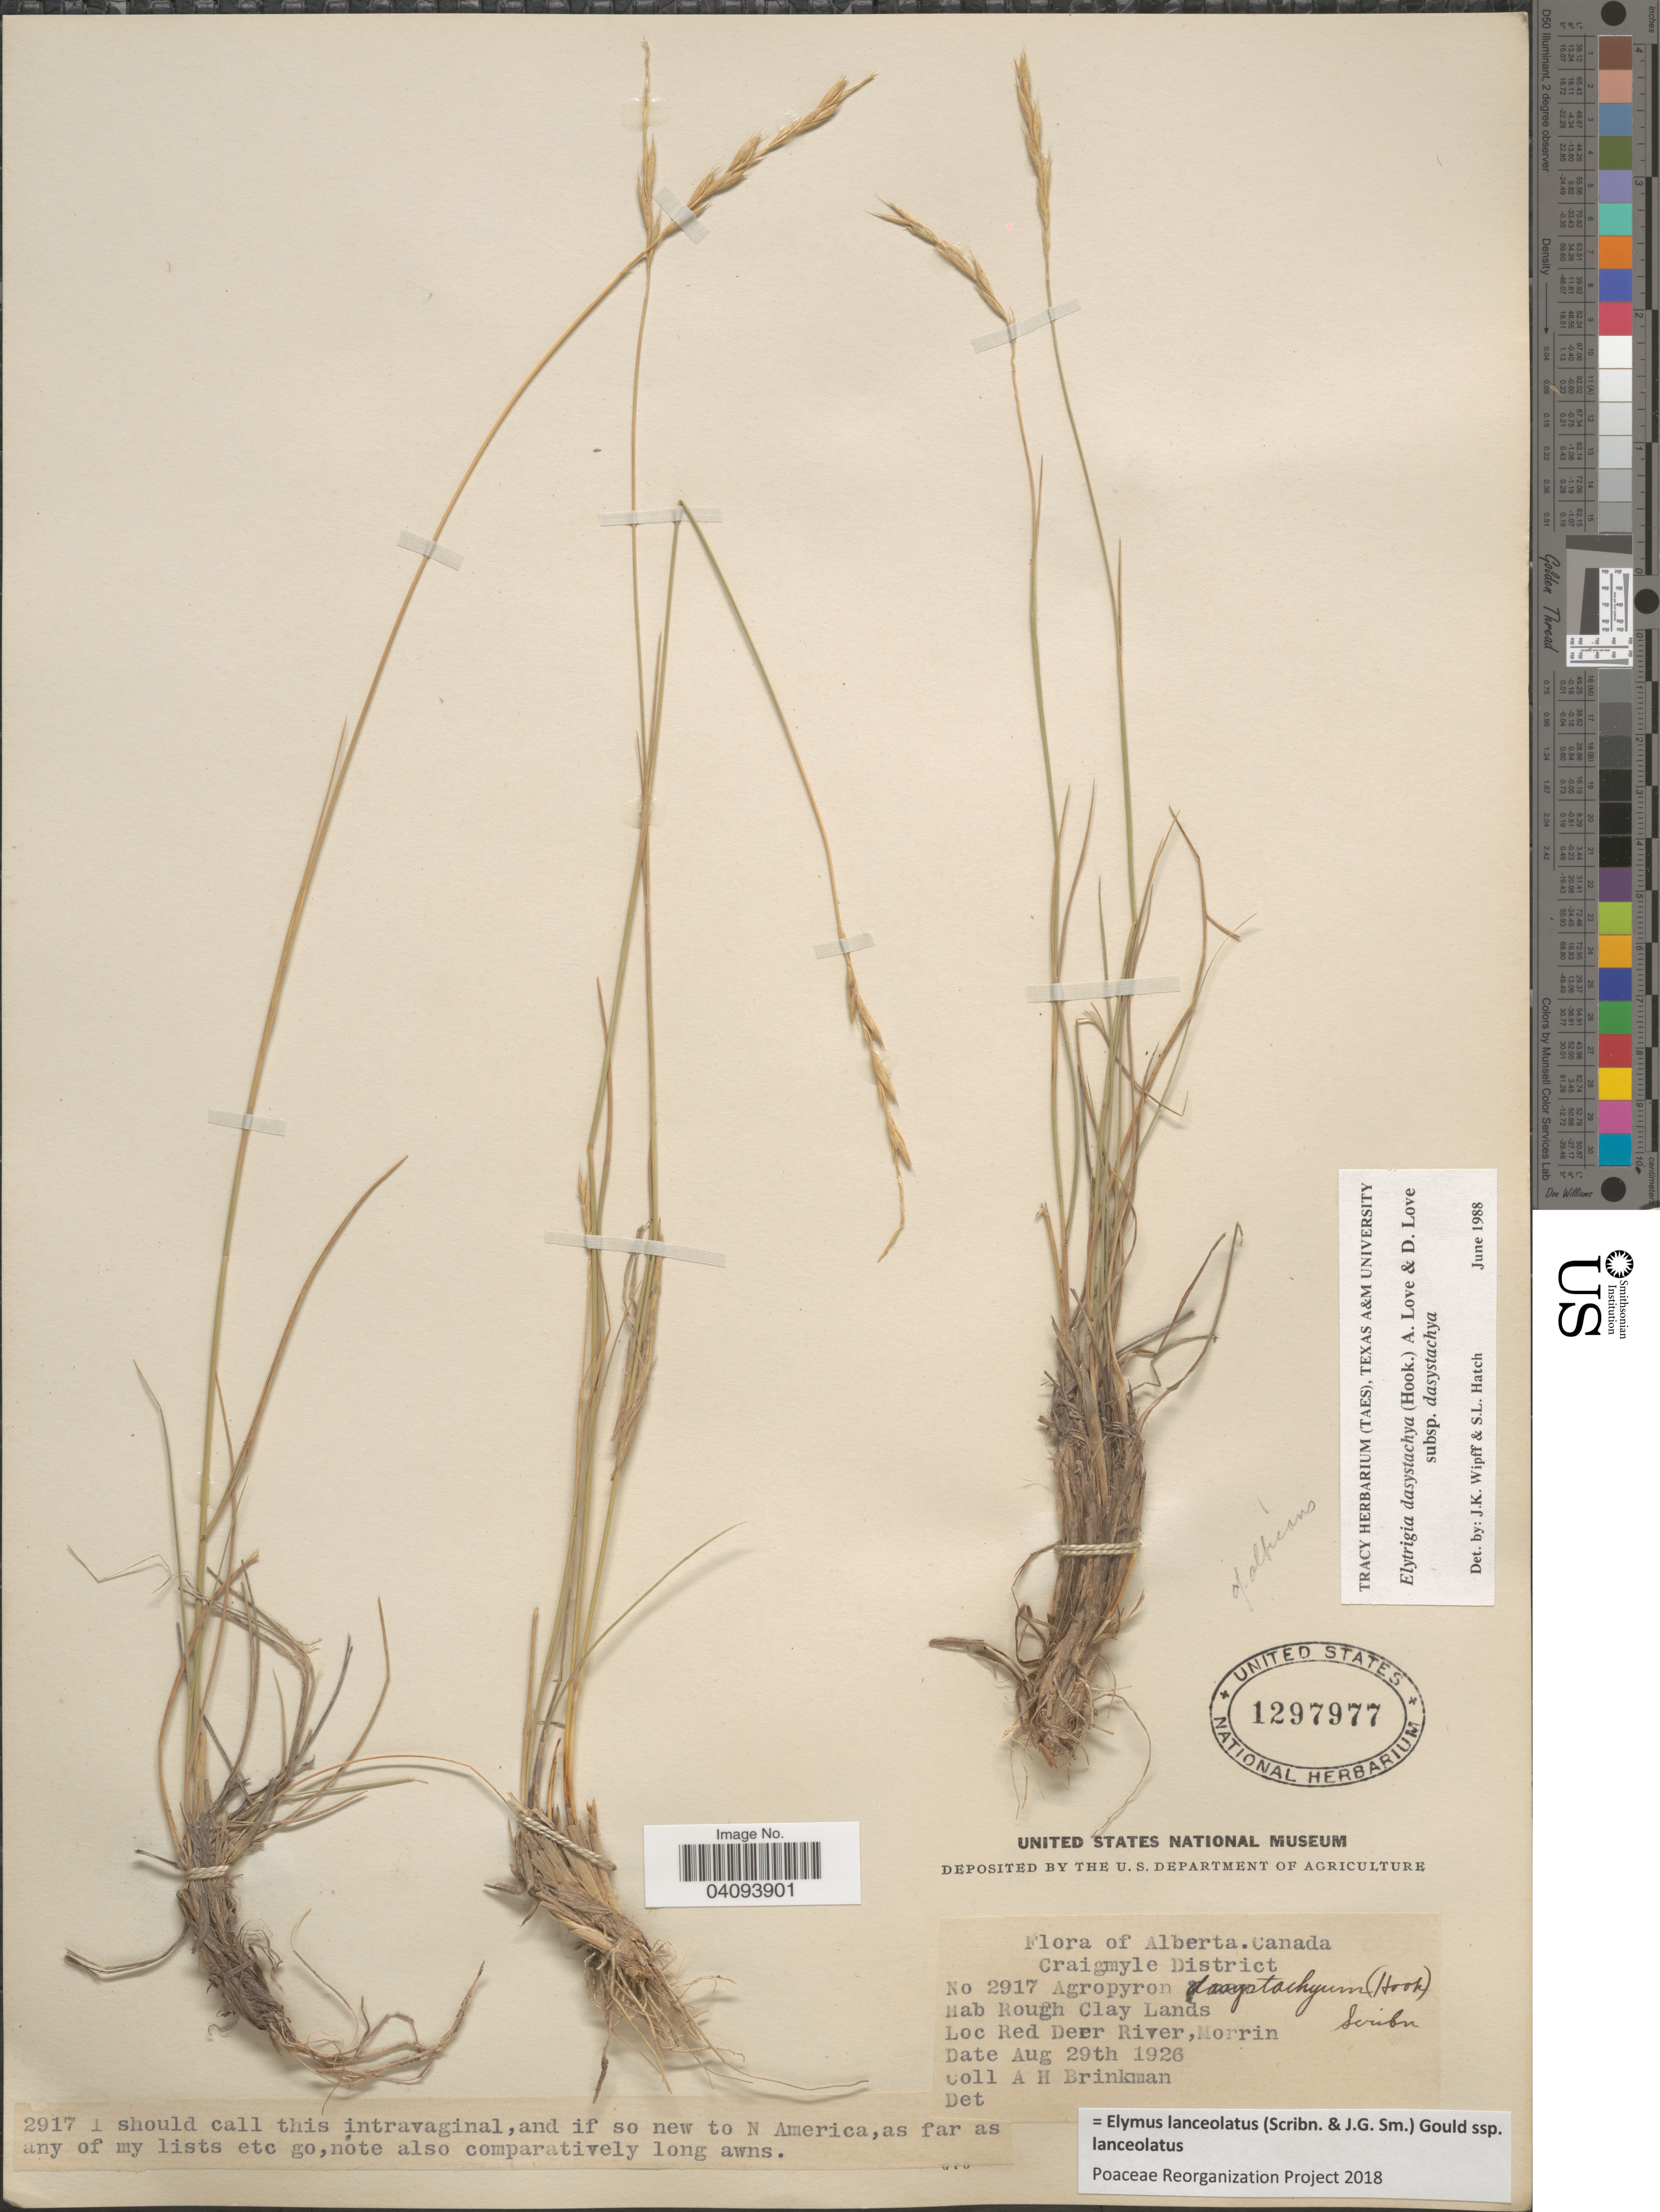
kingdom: Plantae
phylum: Tracheophyta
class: Liliopsida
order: Poales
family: Poaceae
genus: Elymus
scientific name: Elymus lanceolatus subsp. lanceolatus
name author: (Scribn. & J.G. Sm.) Gould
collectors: A. Brinkman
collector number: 2917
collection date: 1926-08-29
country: Canada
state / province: Alberta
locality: Craigmyle District. Red Deer River, Morrin.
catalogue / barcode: US 1297977